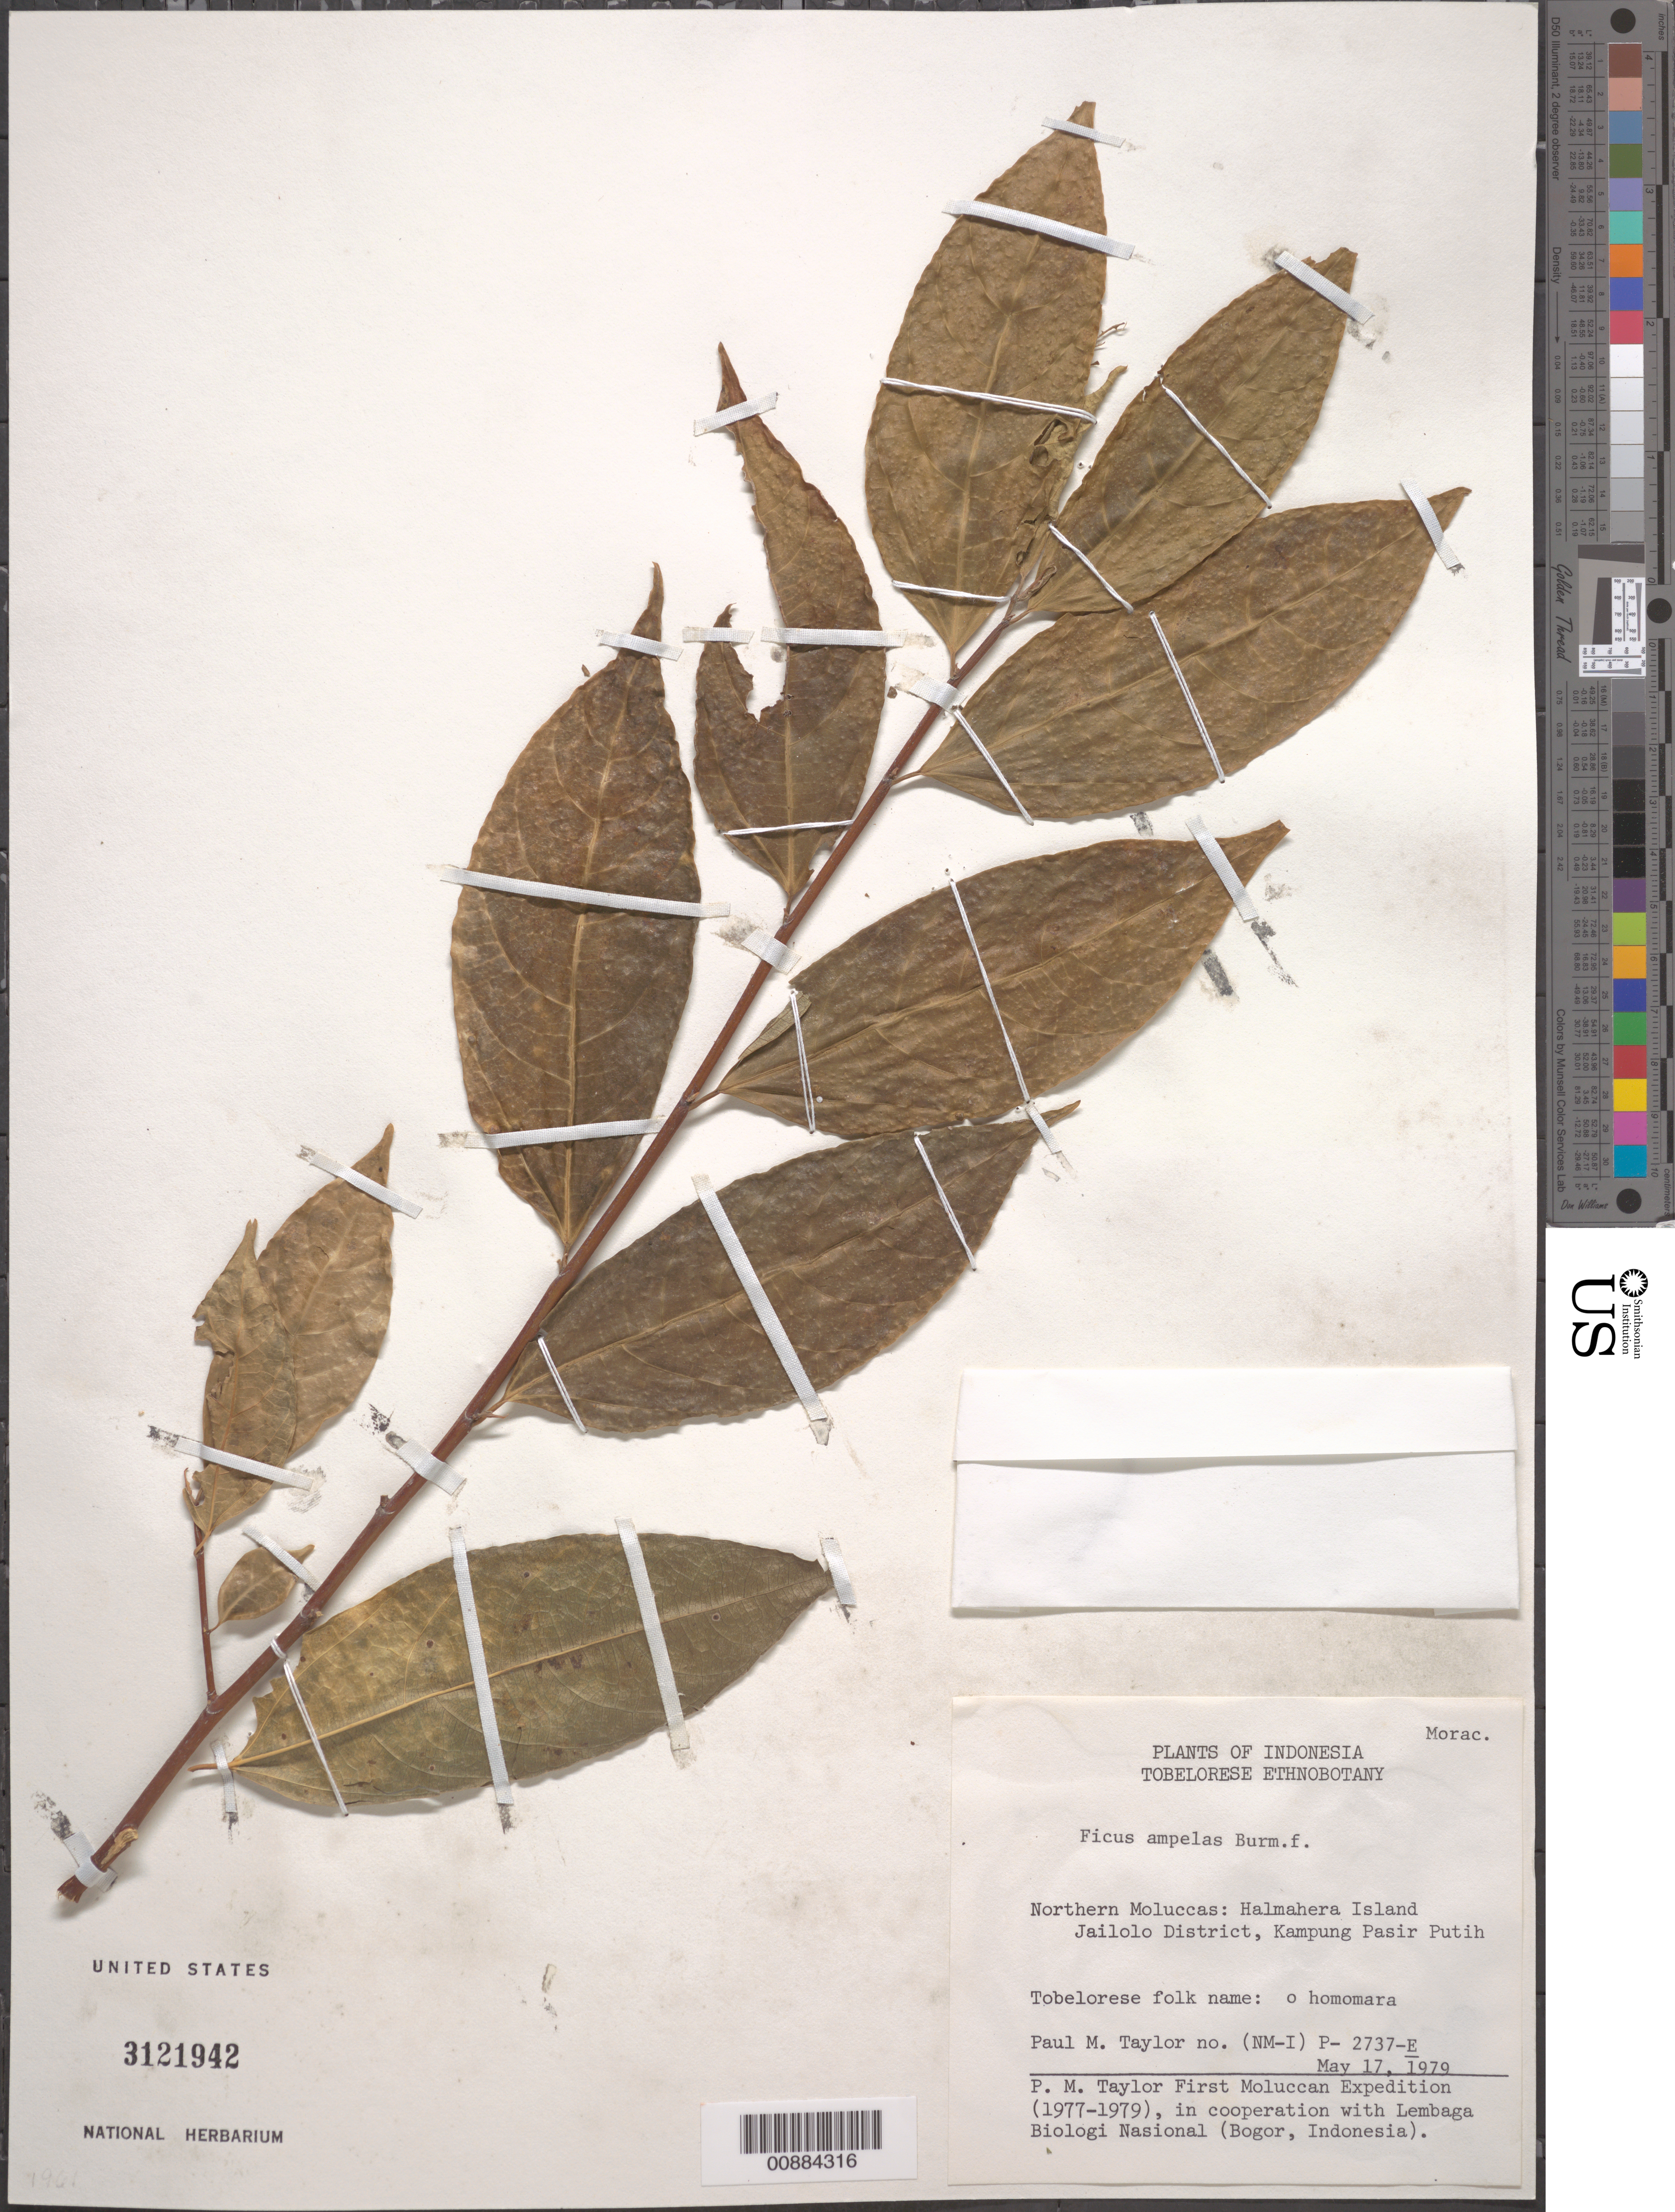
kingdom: Plantae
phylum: Tracheophyta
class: Magnoliopsida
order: Rosales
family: Moraceae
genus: Ficus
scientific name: Ficus ampelos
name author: Burm. f.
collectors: P. M. Taylor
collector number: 2737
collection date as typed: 17 May 1979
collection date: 1979-05-17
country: Indonesia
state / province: Maluku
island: Halmahera I.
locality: Northern Moluccas: Jailolo District, Kampung Pasir Putih.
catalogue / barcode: US 3121942